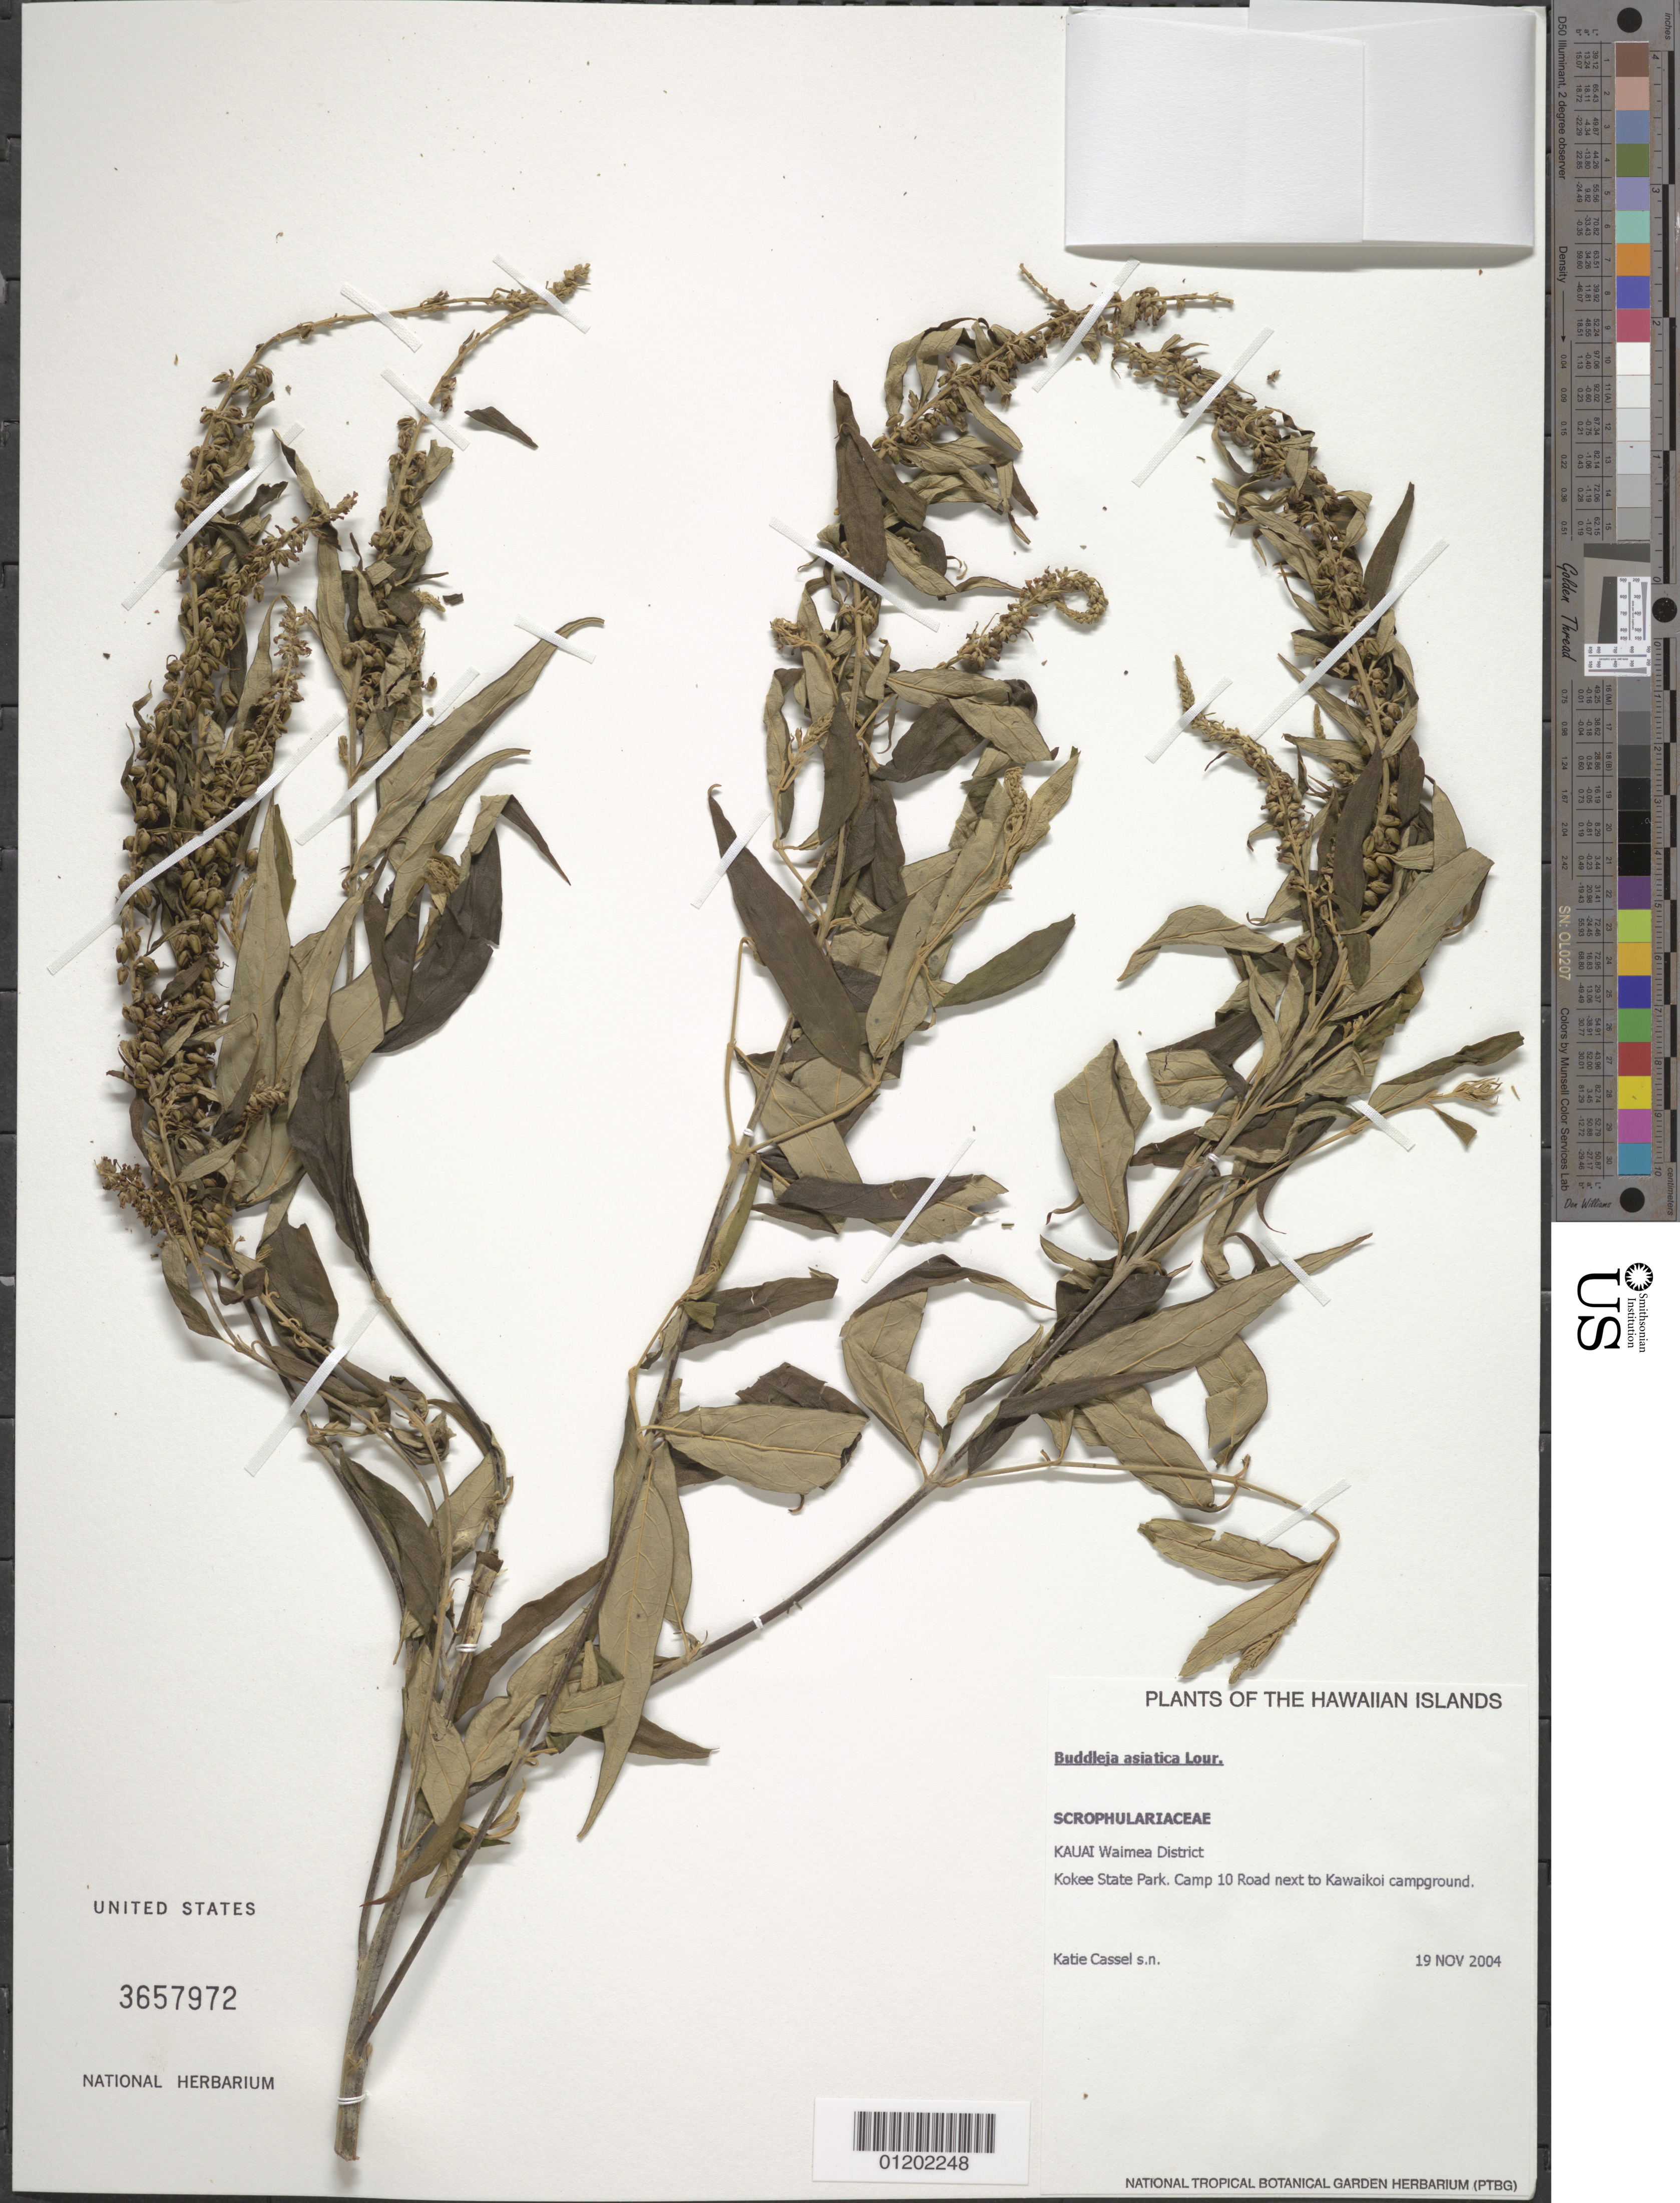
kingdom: Plantae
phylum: Tracheophyta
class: Magnoliopsida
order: Lamiales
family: Scrophulariaceae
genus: Buddleja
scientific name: Buddleja asiatica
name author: Lour.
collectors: K. R. Wood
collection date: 2004-11-19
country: United States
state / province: Hawaii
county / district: Kauai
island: Kaua'i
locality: Waimea District, Kokee State Park, Camp 10 Road next to Kawaikoi campground.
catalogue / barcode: US 3657972